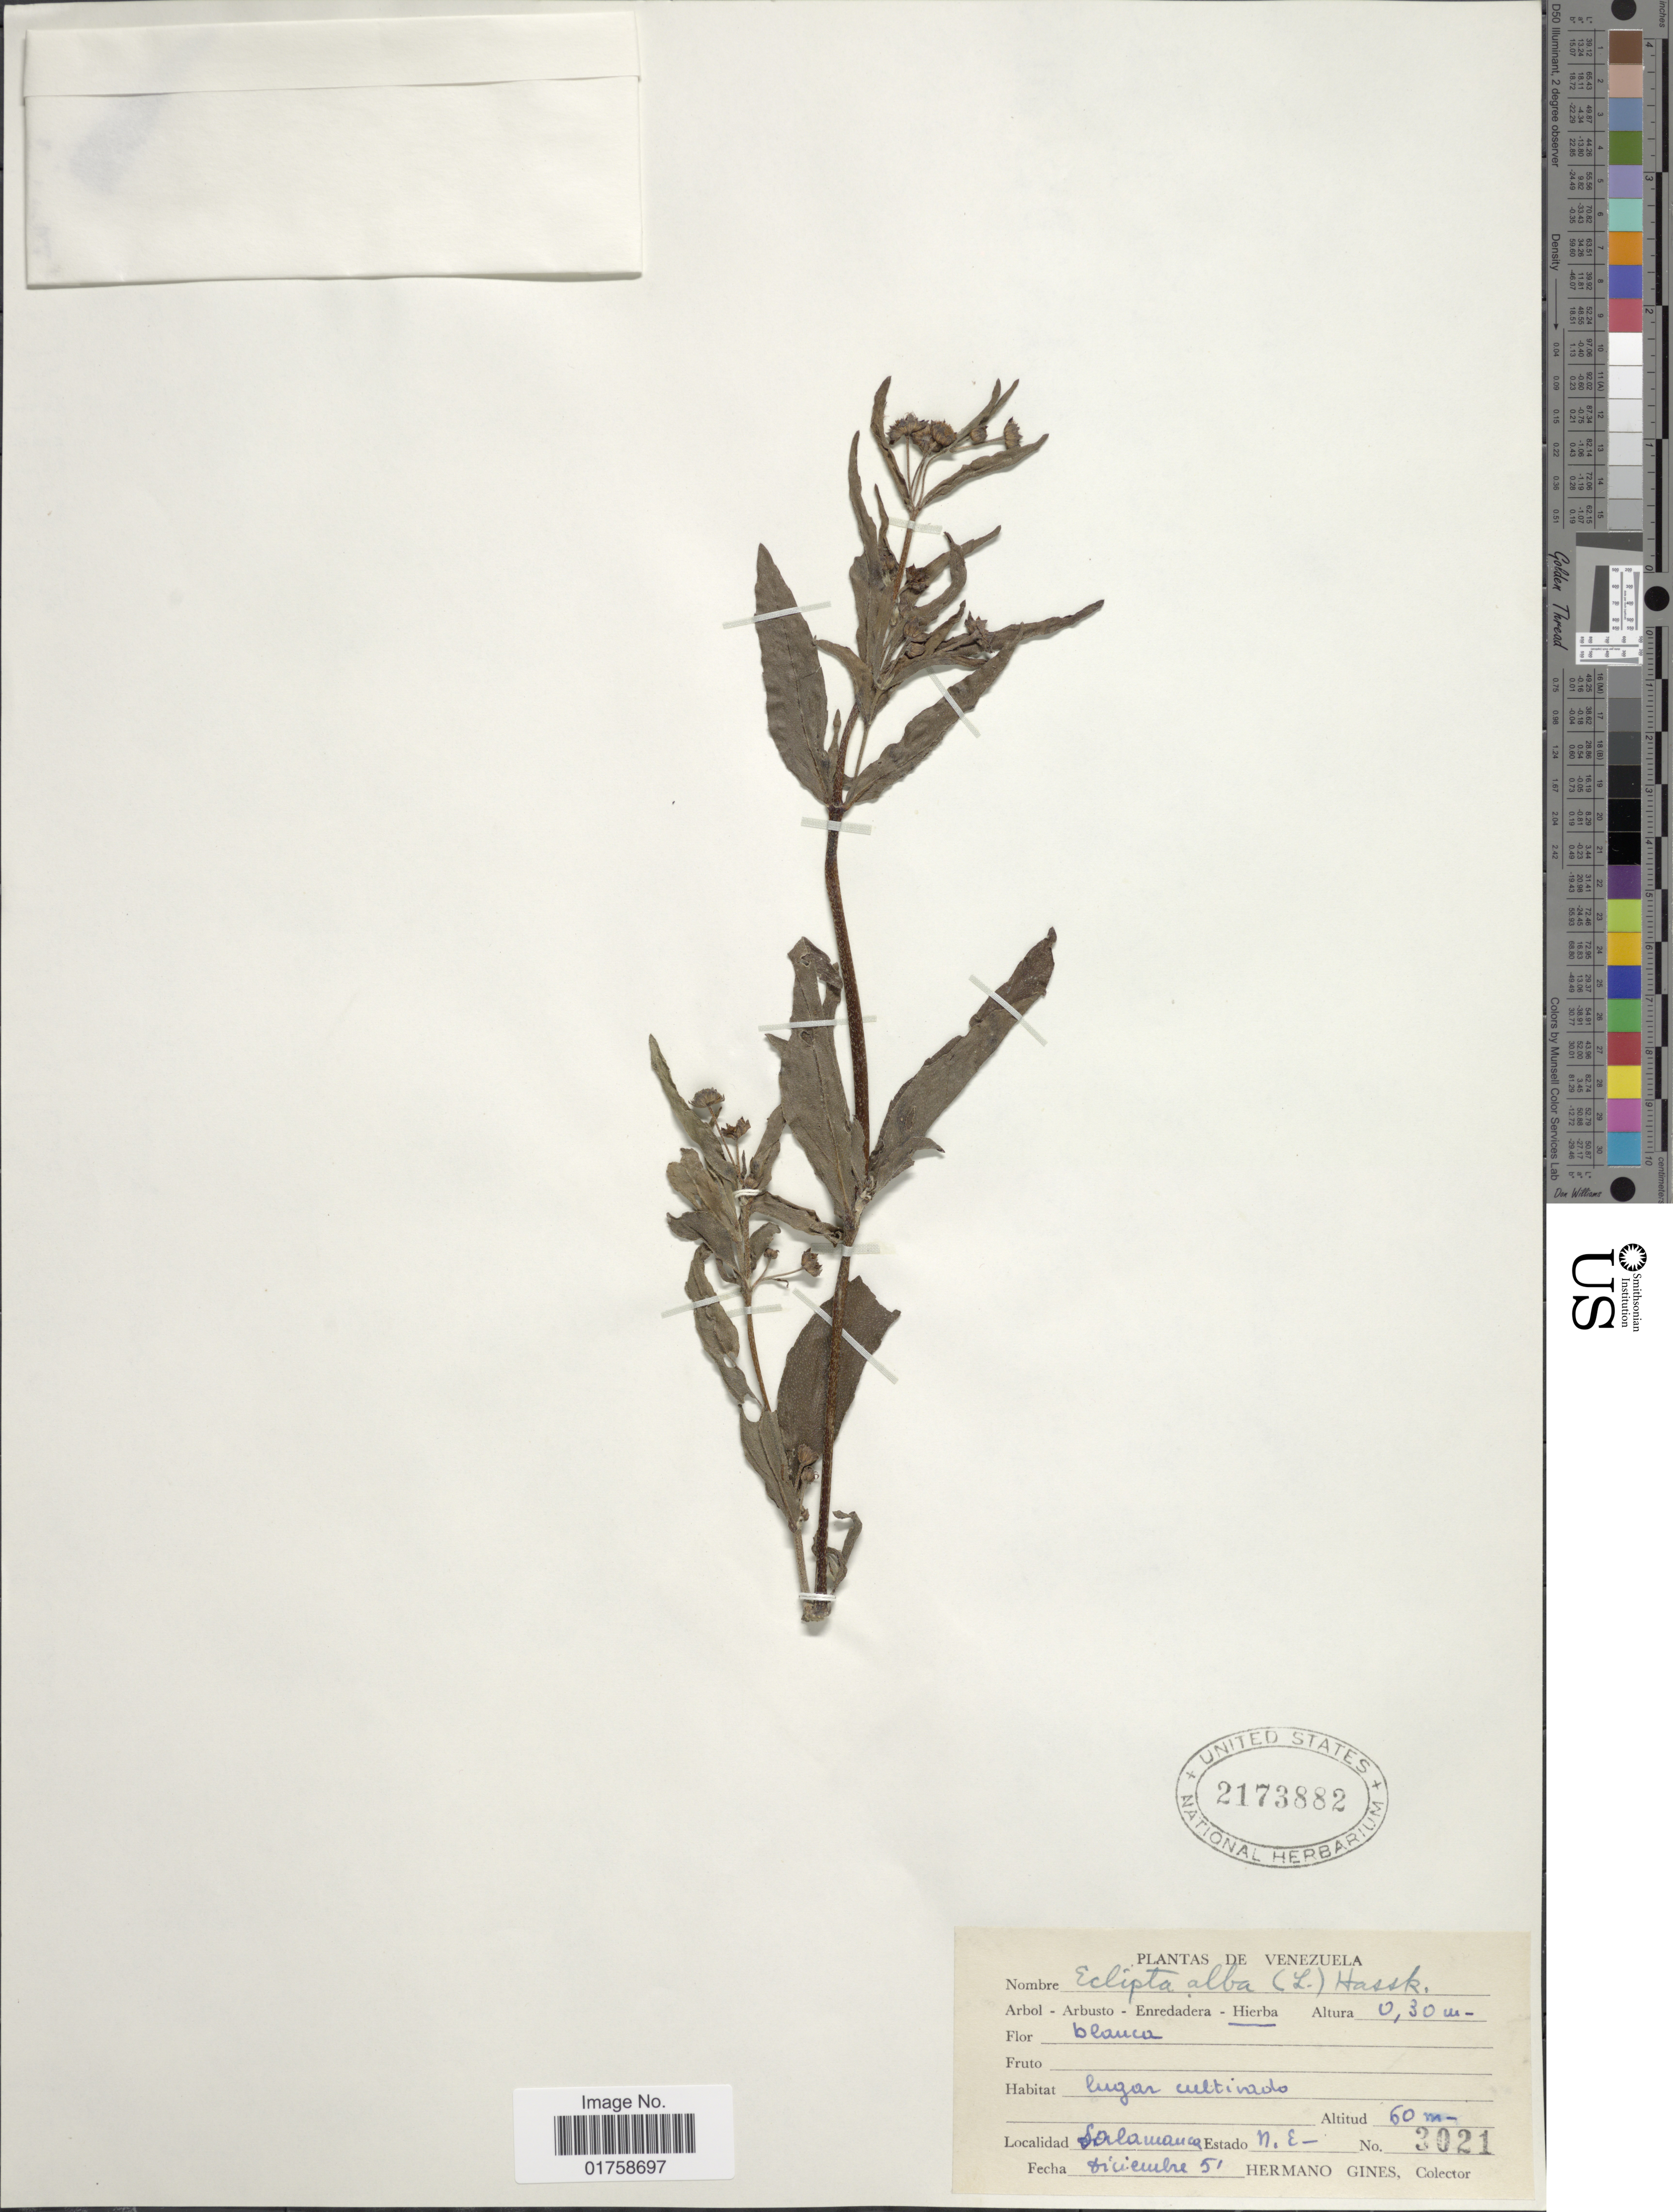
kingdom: Plantae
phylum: Tracheophyta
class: Magnoliopsida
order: Asterales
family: Asteraceae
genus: Eclipta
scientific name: Eclipta alba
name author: (L.) Hassk.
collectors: Bro. Gines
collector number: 3021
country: Venezuela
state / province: Nueva Esparta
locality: Salamanca, Estado N.E. [State of Nueva Esparta], Venezuela.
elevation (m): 60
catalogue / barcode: US 2173882